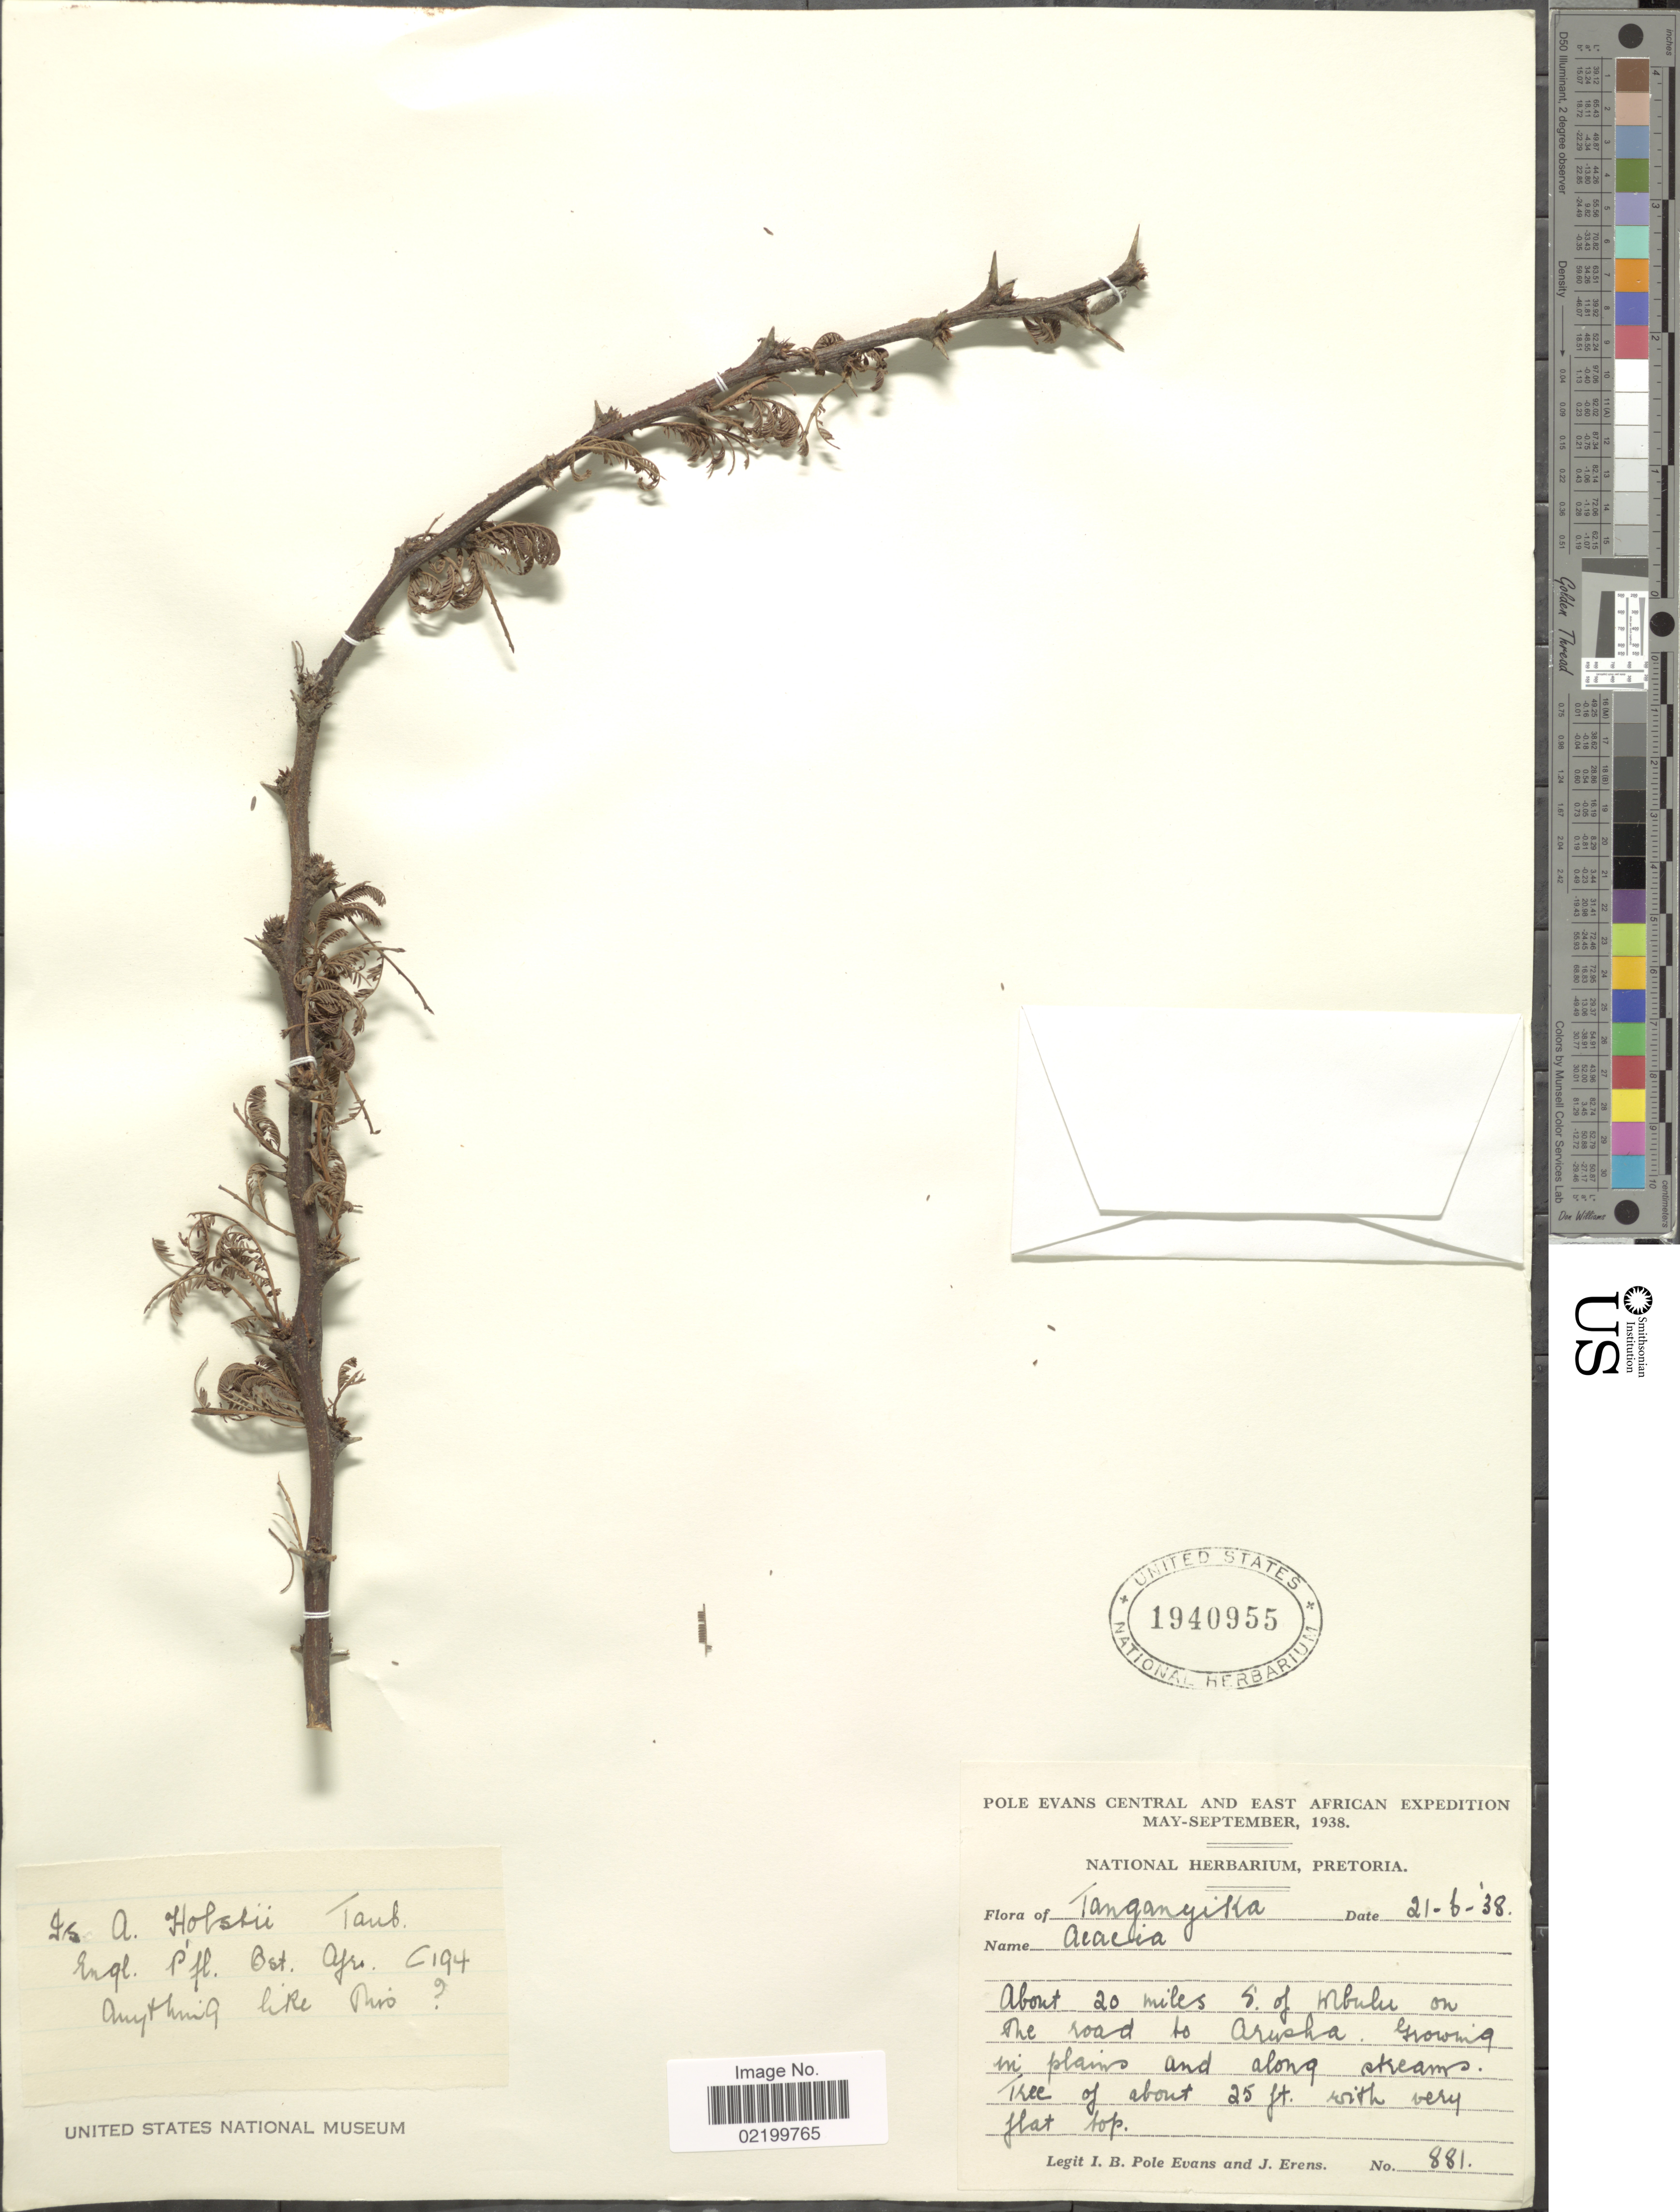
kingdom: Plantae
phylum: Tracheophyta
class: Magnoliopsida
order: Fabales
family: Fabaceae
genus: Vachellia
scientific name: Vachellia hockii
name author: (De Wild.) Seigler & Ebinger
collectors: I. B. Pole-Evans & J. Erens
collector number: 881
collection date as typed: Transcribed d/m/y: 21/6/38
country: Tanzania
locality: Tanganyika. about 20 miles S. of Mbulu on the road to Arusha.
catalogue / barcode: US 1940955